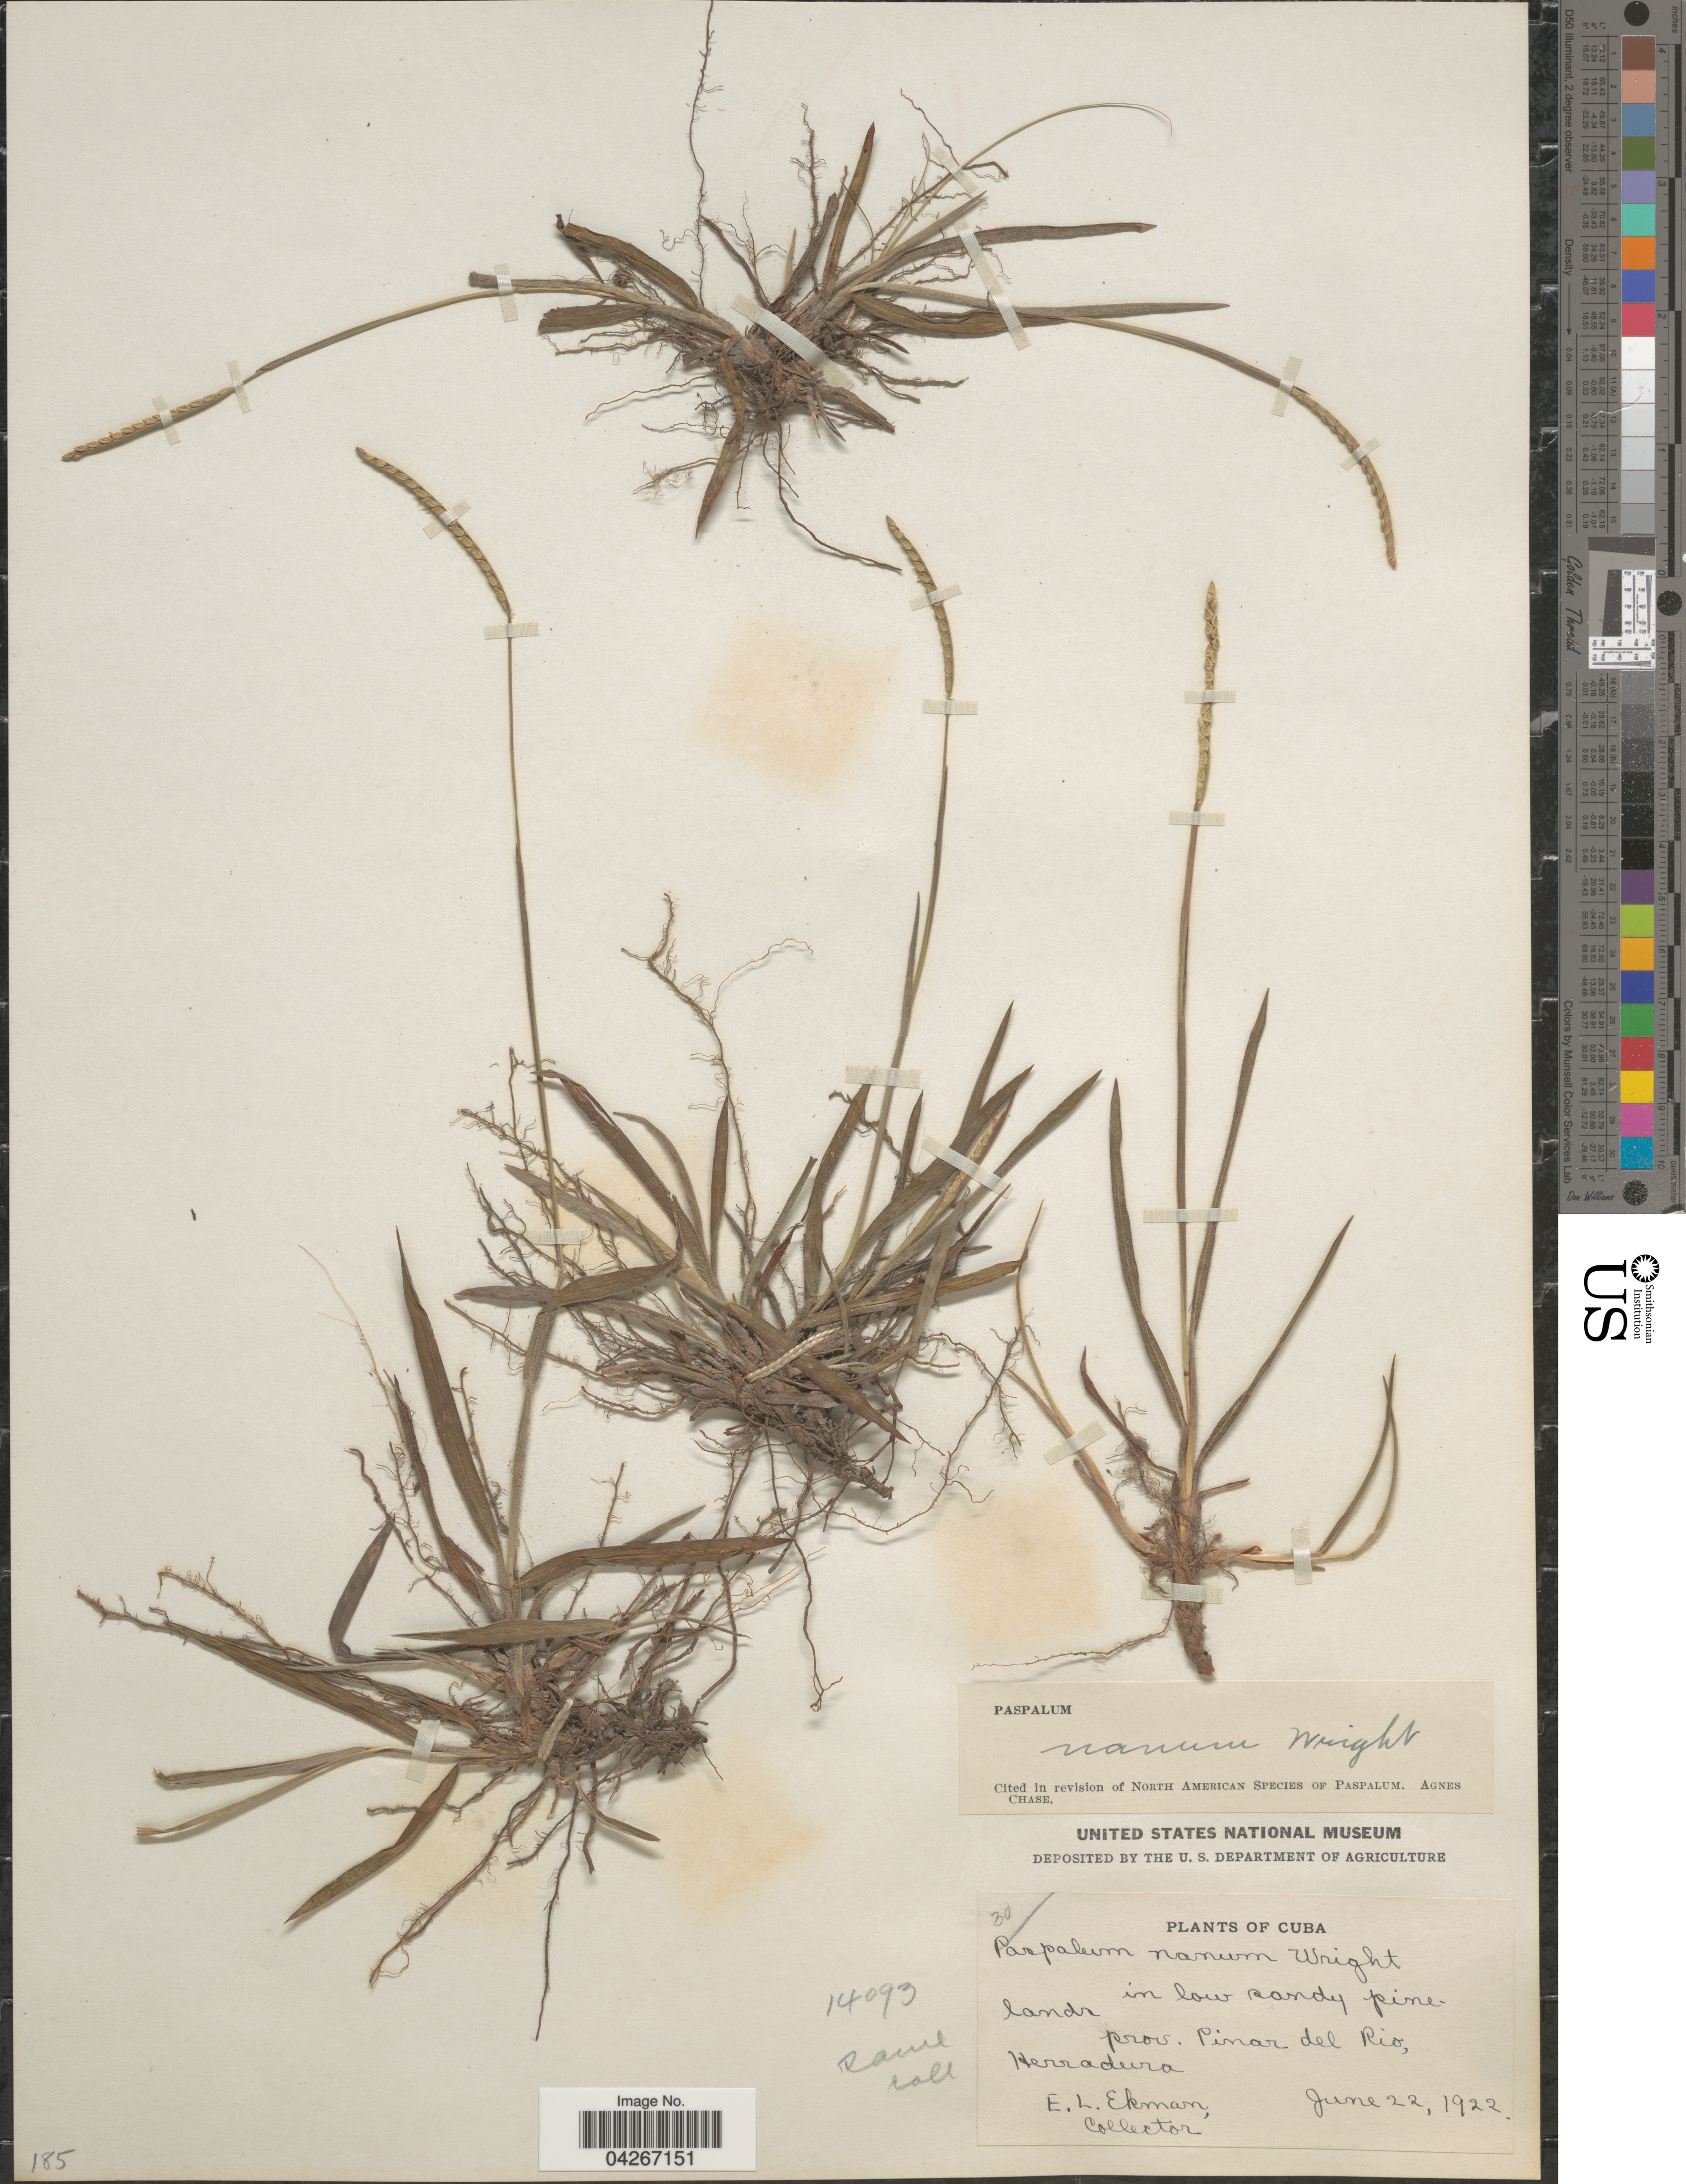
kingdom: Plantae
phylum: Tracheophyta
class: Liliopsida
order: Poales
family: Poaceae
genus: Paspalum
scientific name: Paspalum nanum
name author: C. Wright ex Griseb.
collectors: E. L. Ekman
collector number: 30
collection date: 1922-06-22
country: Cuba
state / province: Pinar del Río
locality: Herradura.